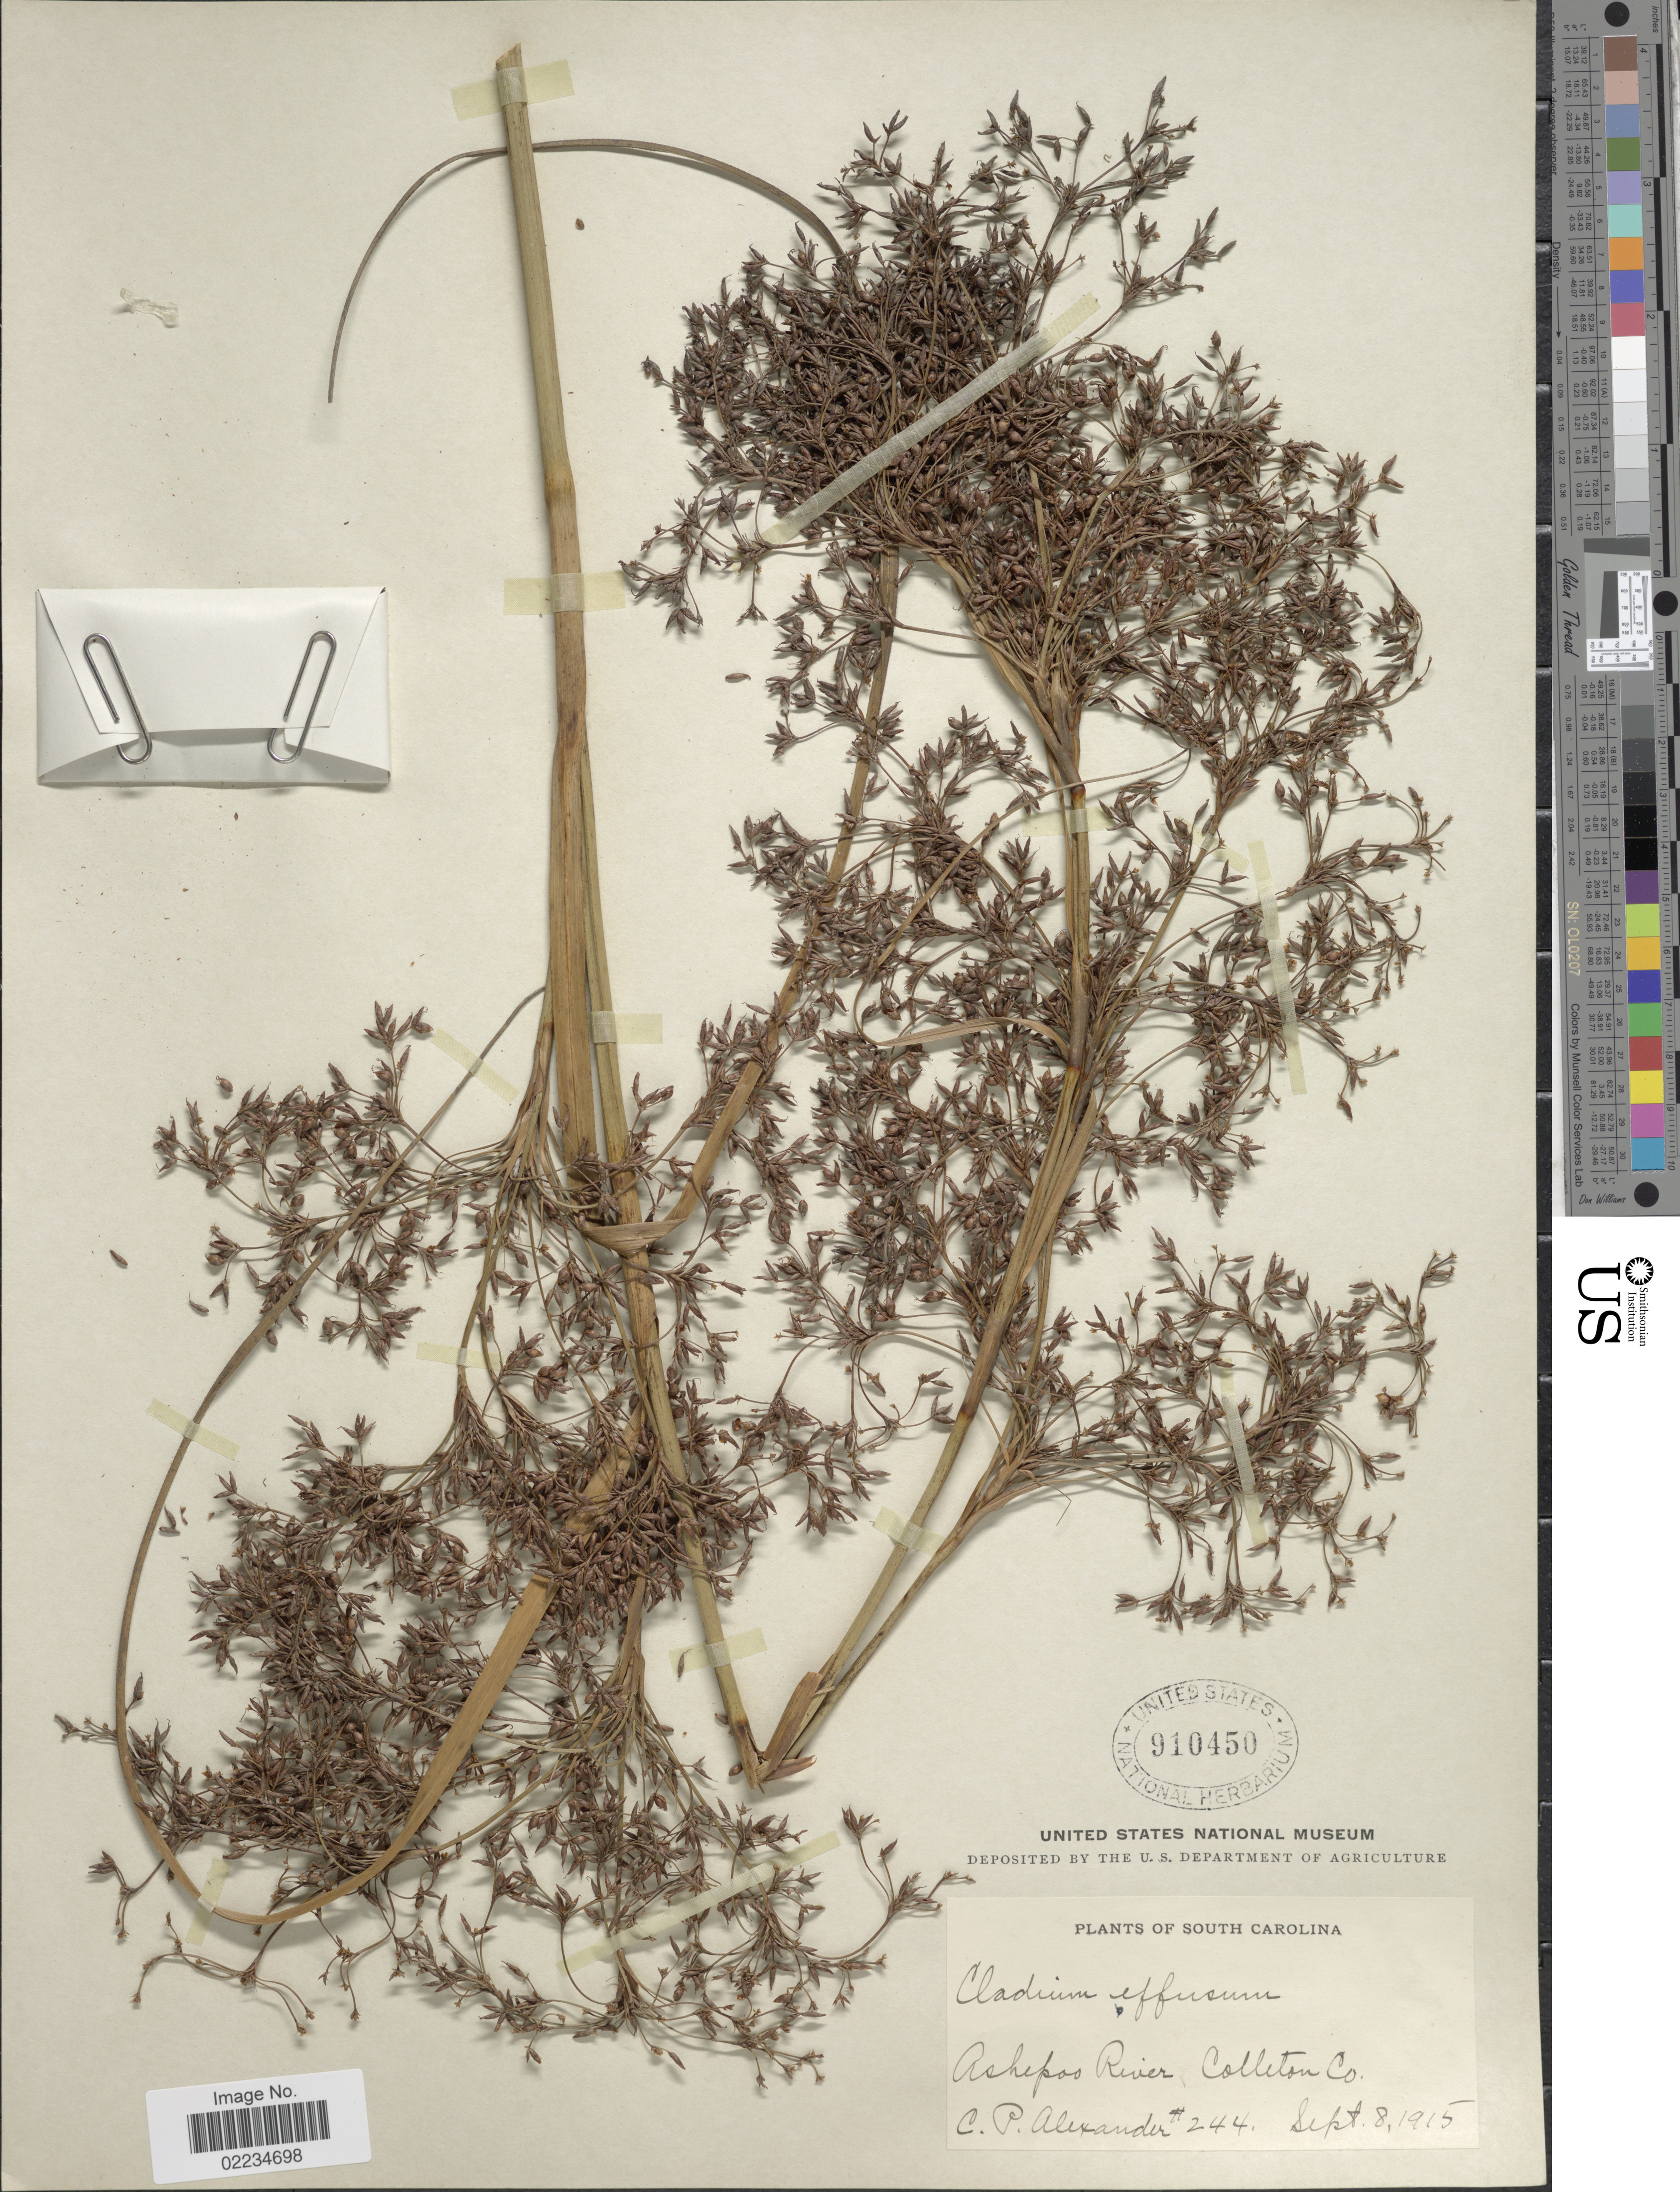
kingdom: Plantae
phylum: Tracheophyta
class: Liliopsida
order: Poales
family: Cyperaceae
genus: Cladium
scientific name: Cladium jamaicense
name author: Crantz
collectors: C. P. Alexander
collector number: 244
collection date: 1915-09-08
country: United States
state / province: South Carolina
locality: Ashepoo River Colleton Co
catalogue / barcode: US 910450